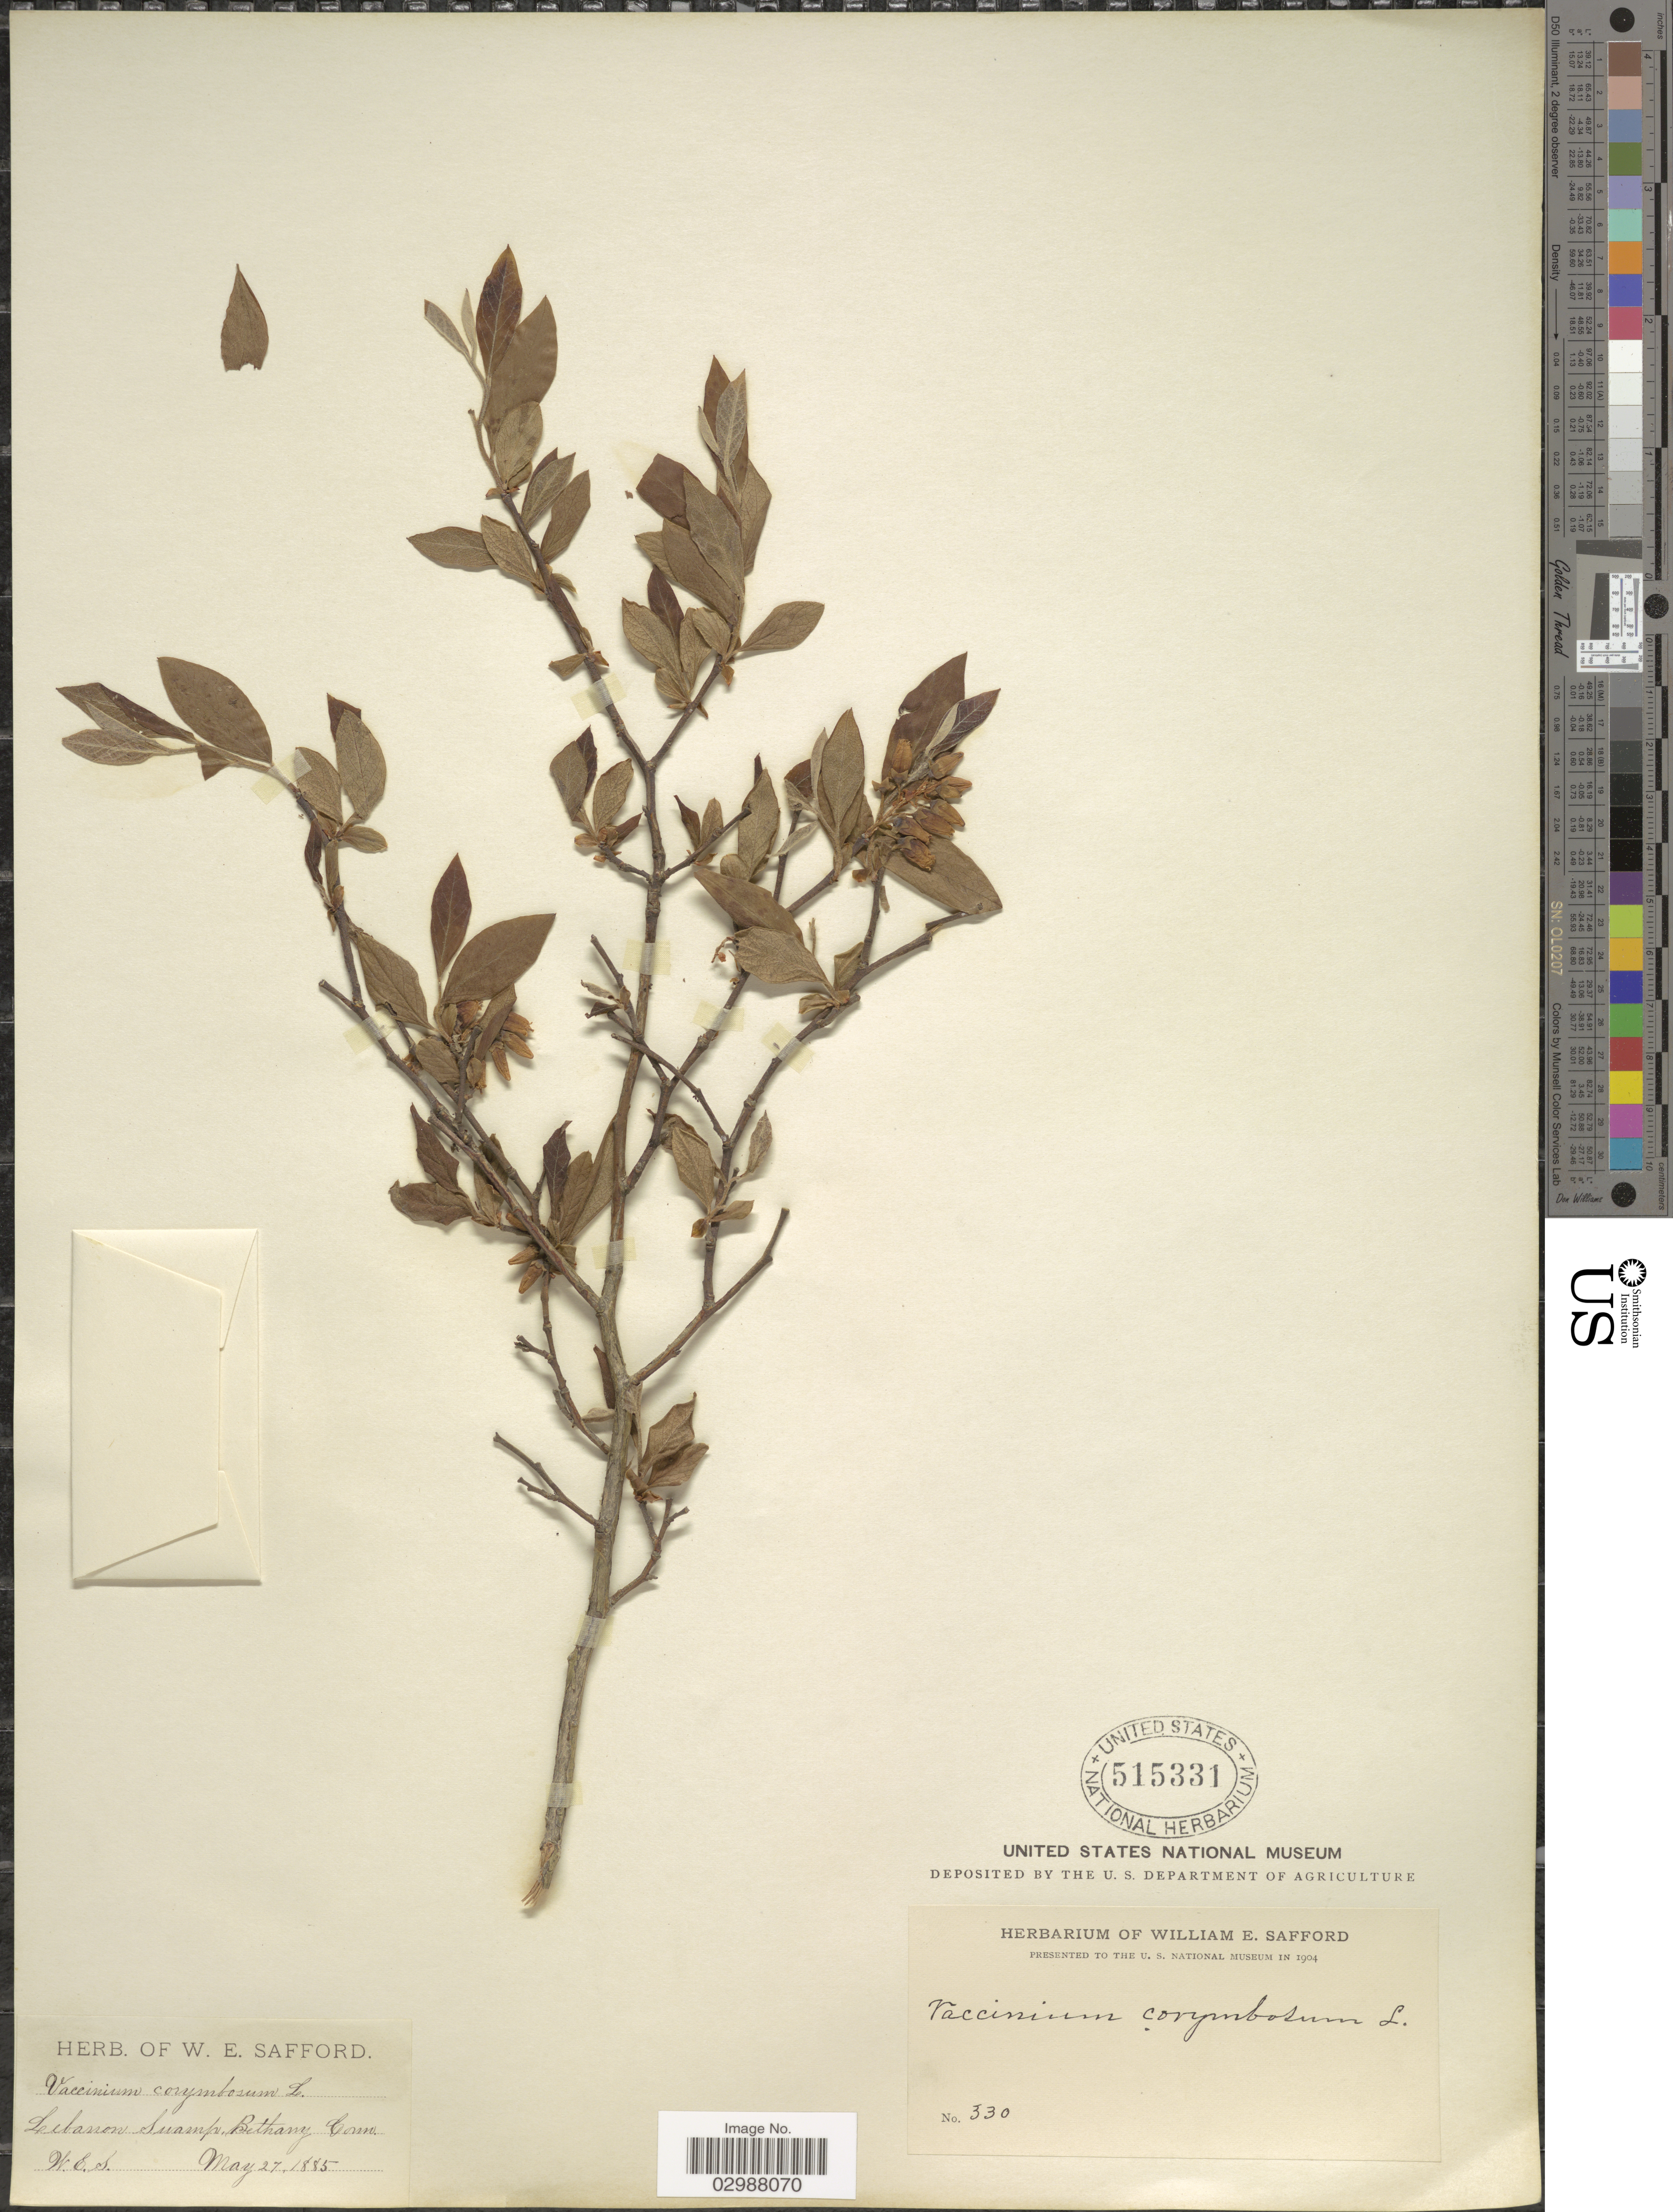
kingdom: Plantae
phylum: Tracheophyta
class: Magnoliopsida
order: Ericales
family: Ericaceae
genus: Vaccinium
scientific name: Vaccinium corymbosum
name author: L.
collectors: W. E. Safford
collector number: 330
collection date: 1885-05-27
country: United States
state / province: Connecticut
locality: Lebanon Swamp, Bethany.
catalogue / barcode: US 515331